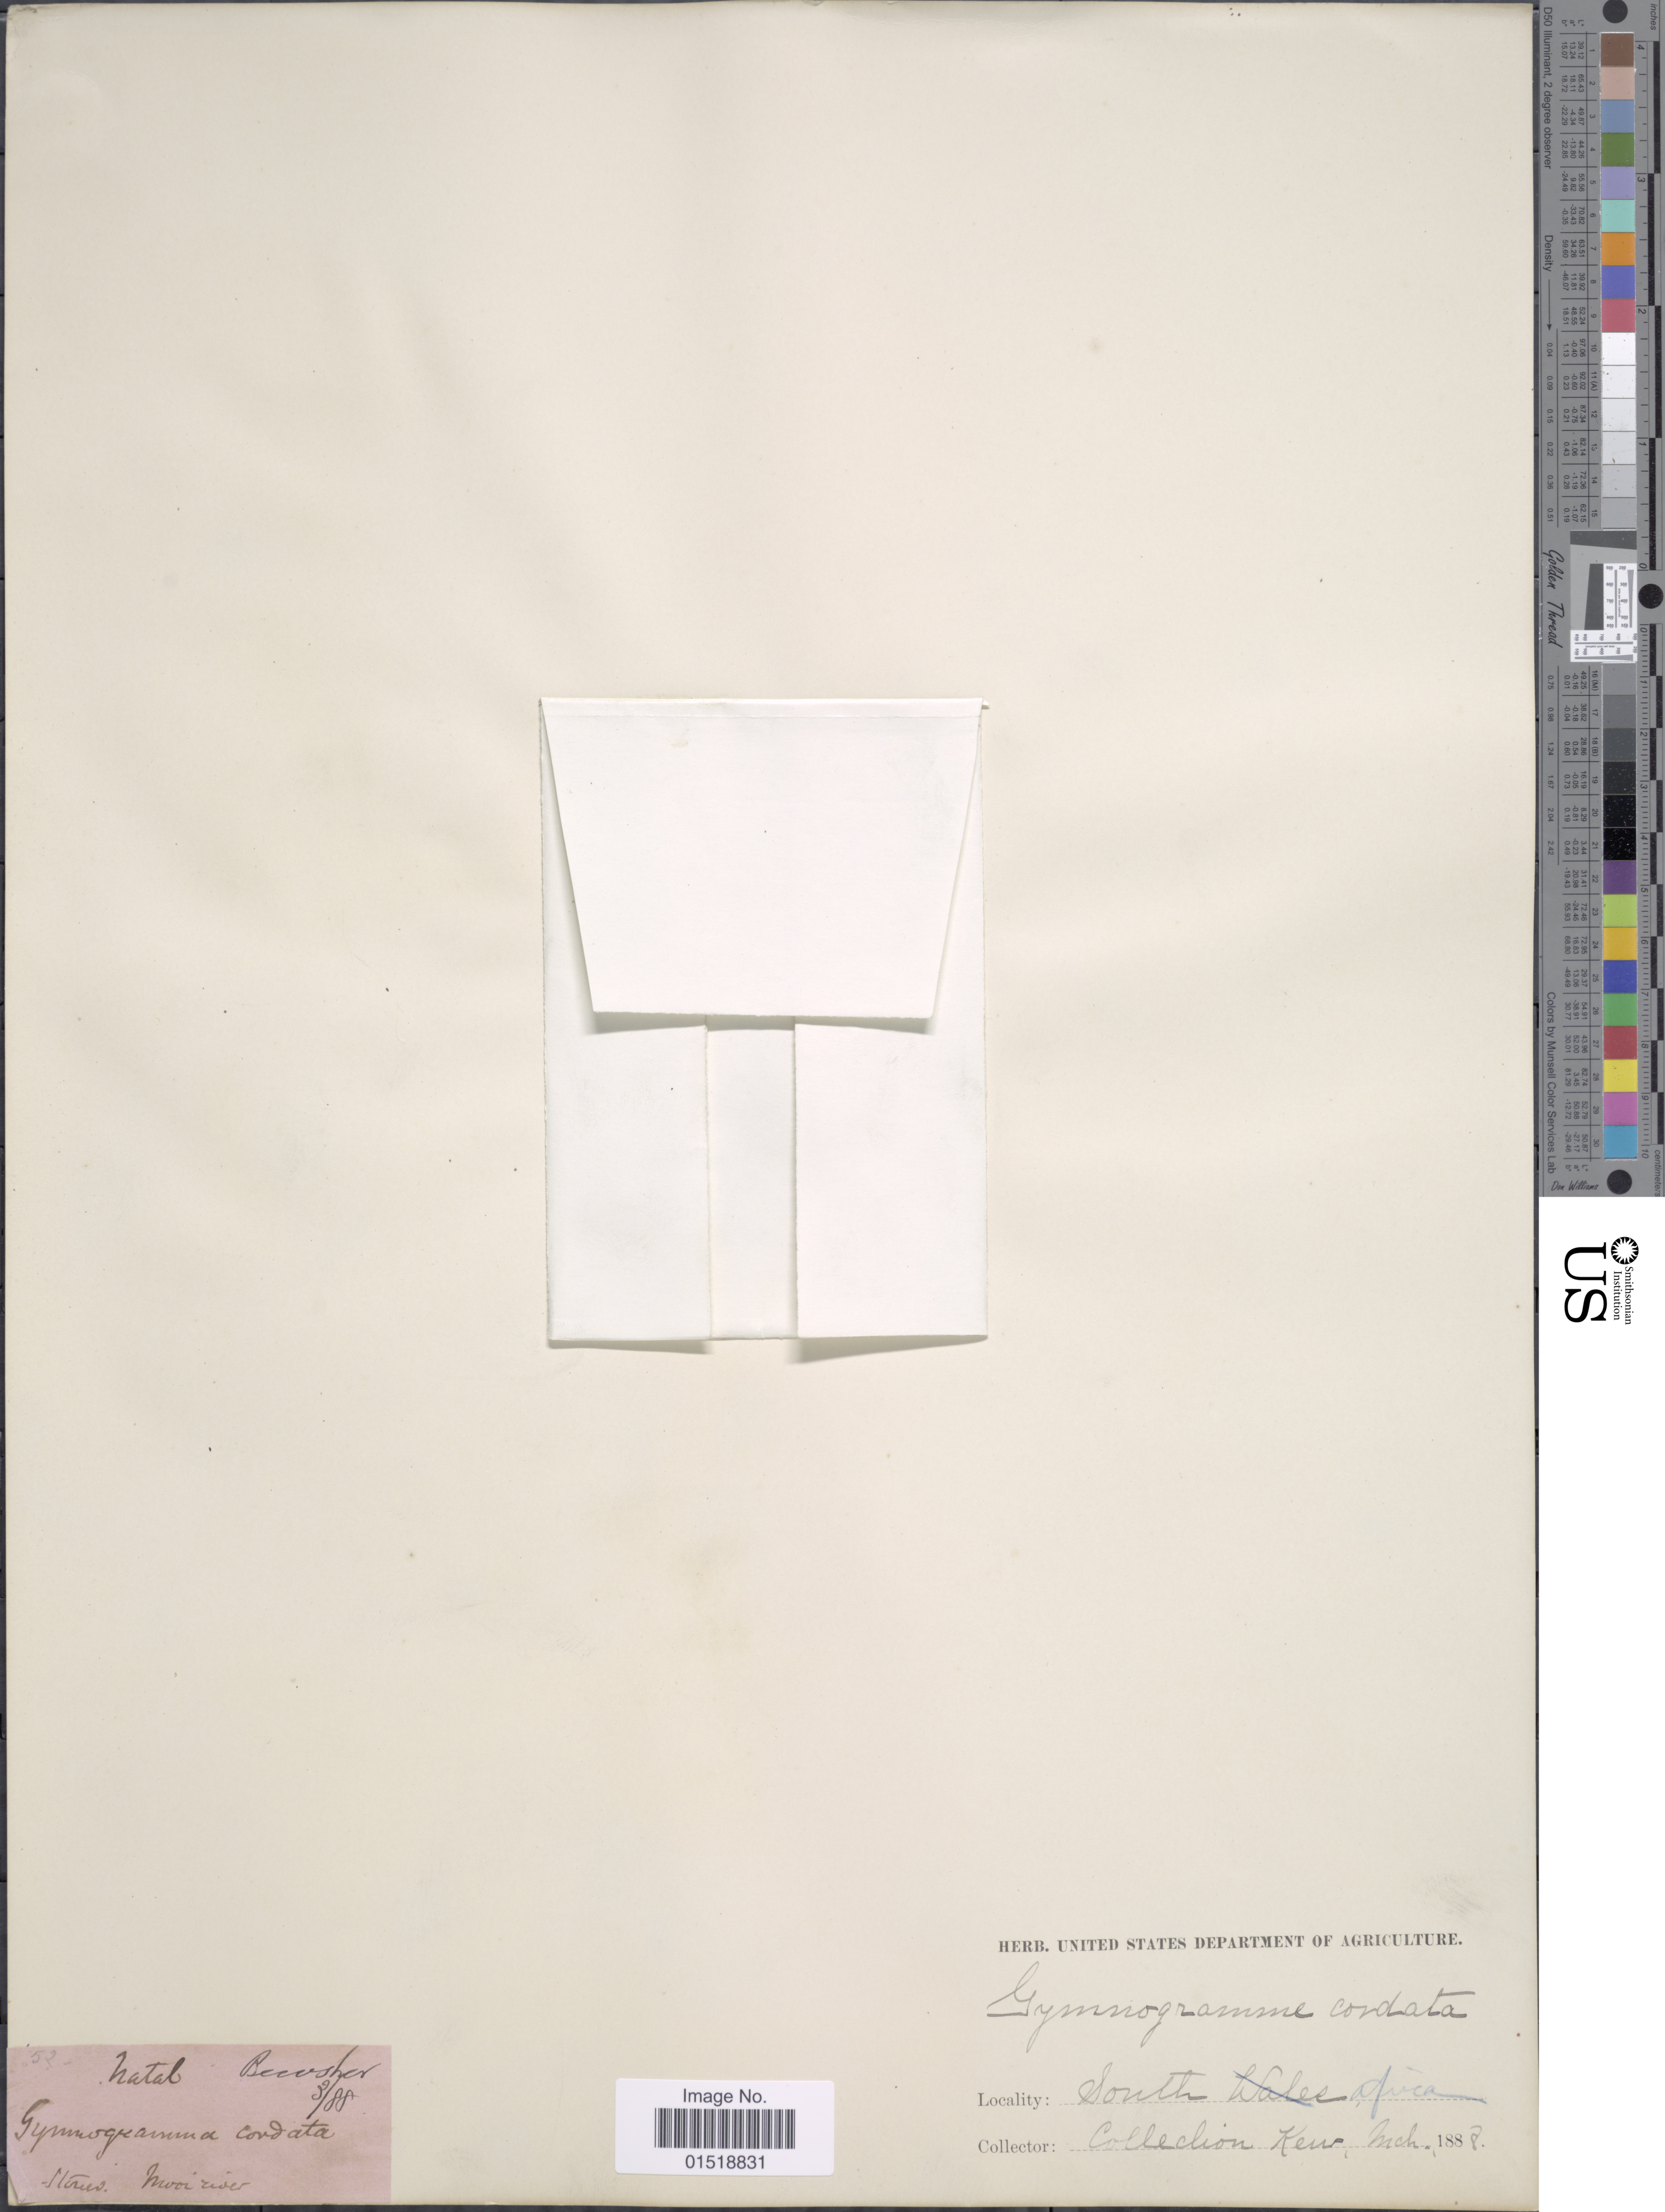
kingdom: Plantae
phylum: Tracheophyta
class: Polypodiopsida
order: Polypodiales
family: Aspleniaceae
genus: Asplenium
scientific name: Asplenium cordatum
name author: (Thunb.) Sw.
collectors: Bewsher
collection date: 1888-03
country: South Africa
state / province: KwaZulu-Natal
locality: Natal. Mooi river.